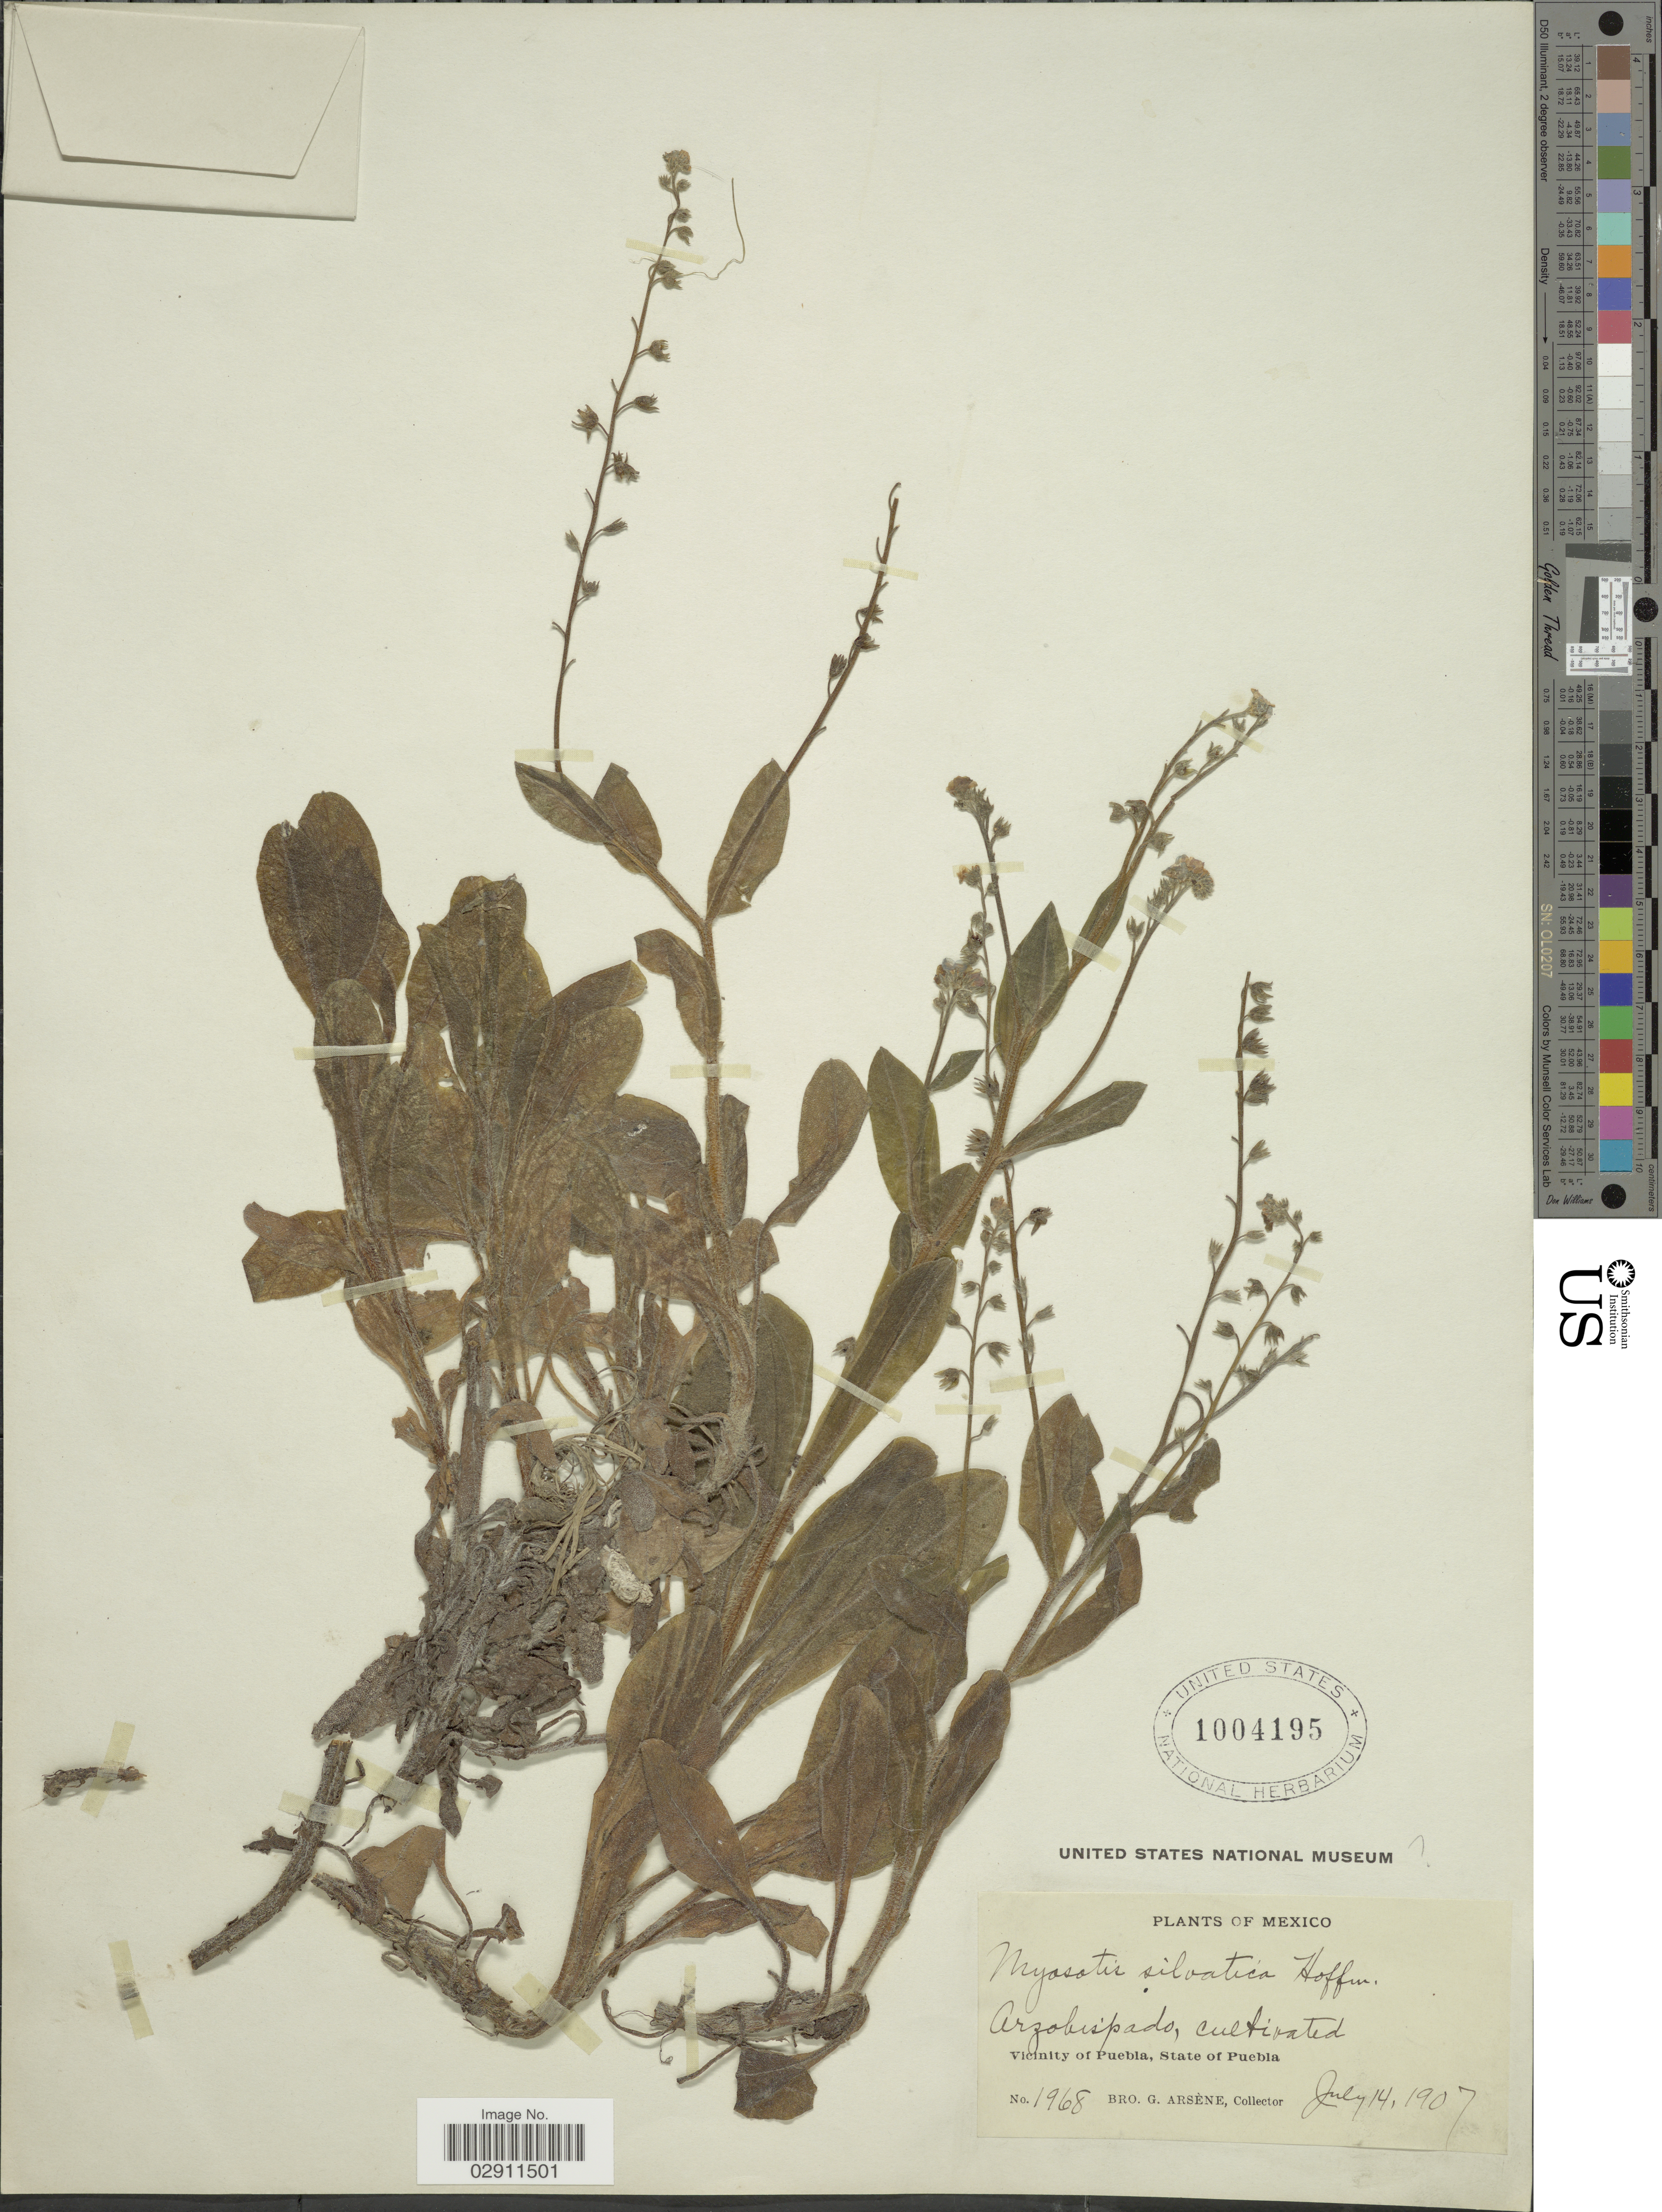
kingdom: Plantae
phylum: Tracheophyta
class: Magnoliopsida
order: Boraginales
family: Boraginaceae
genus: Myosotis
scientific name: Myosotis sp.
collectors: Bro. G. Arsène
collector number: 1968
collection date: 1907-07-14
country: Mexico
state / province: Puebla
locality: Vicinity of Puebla, State of Puebla.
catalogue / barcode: US 1004195